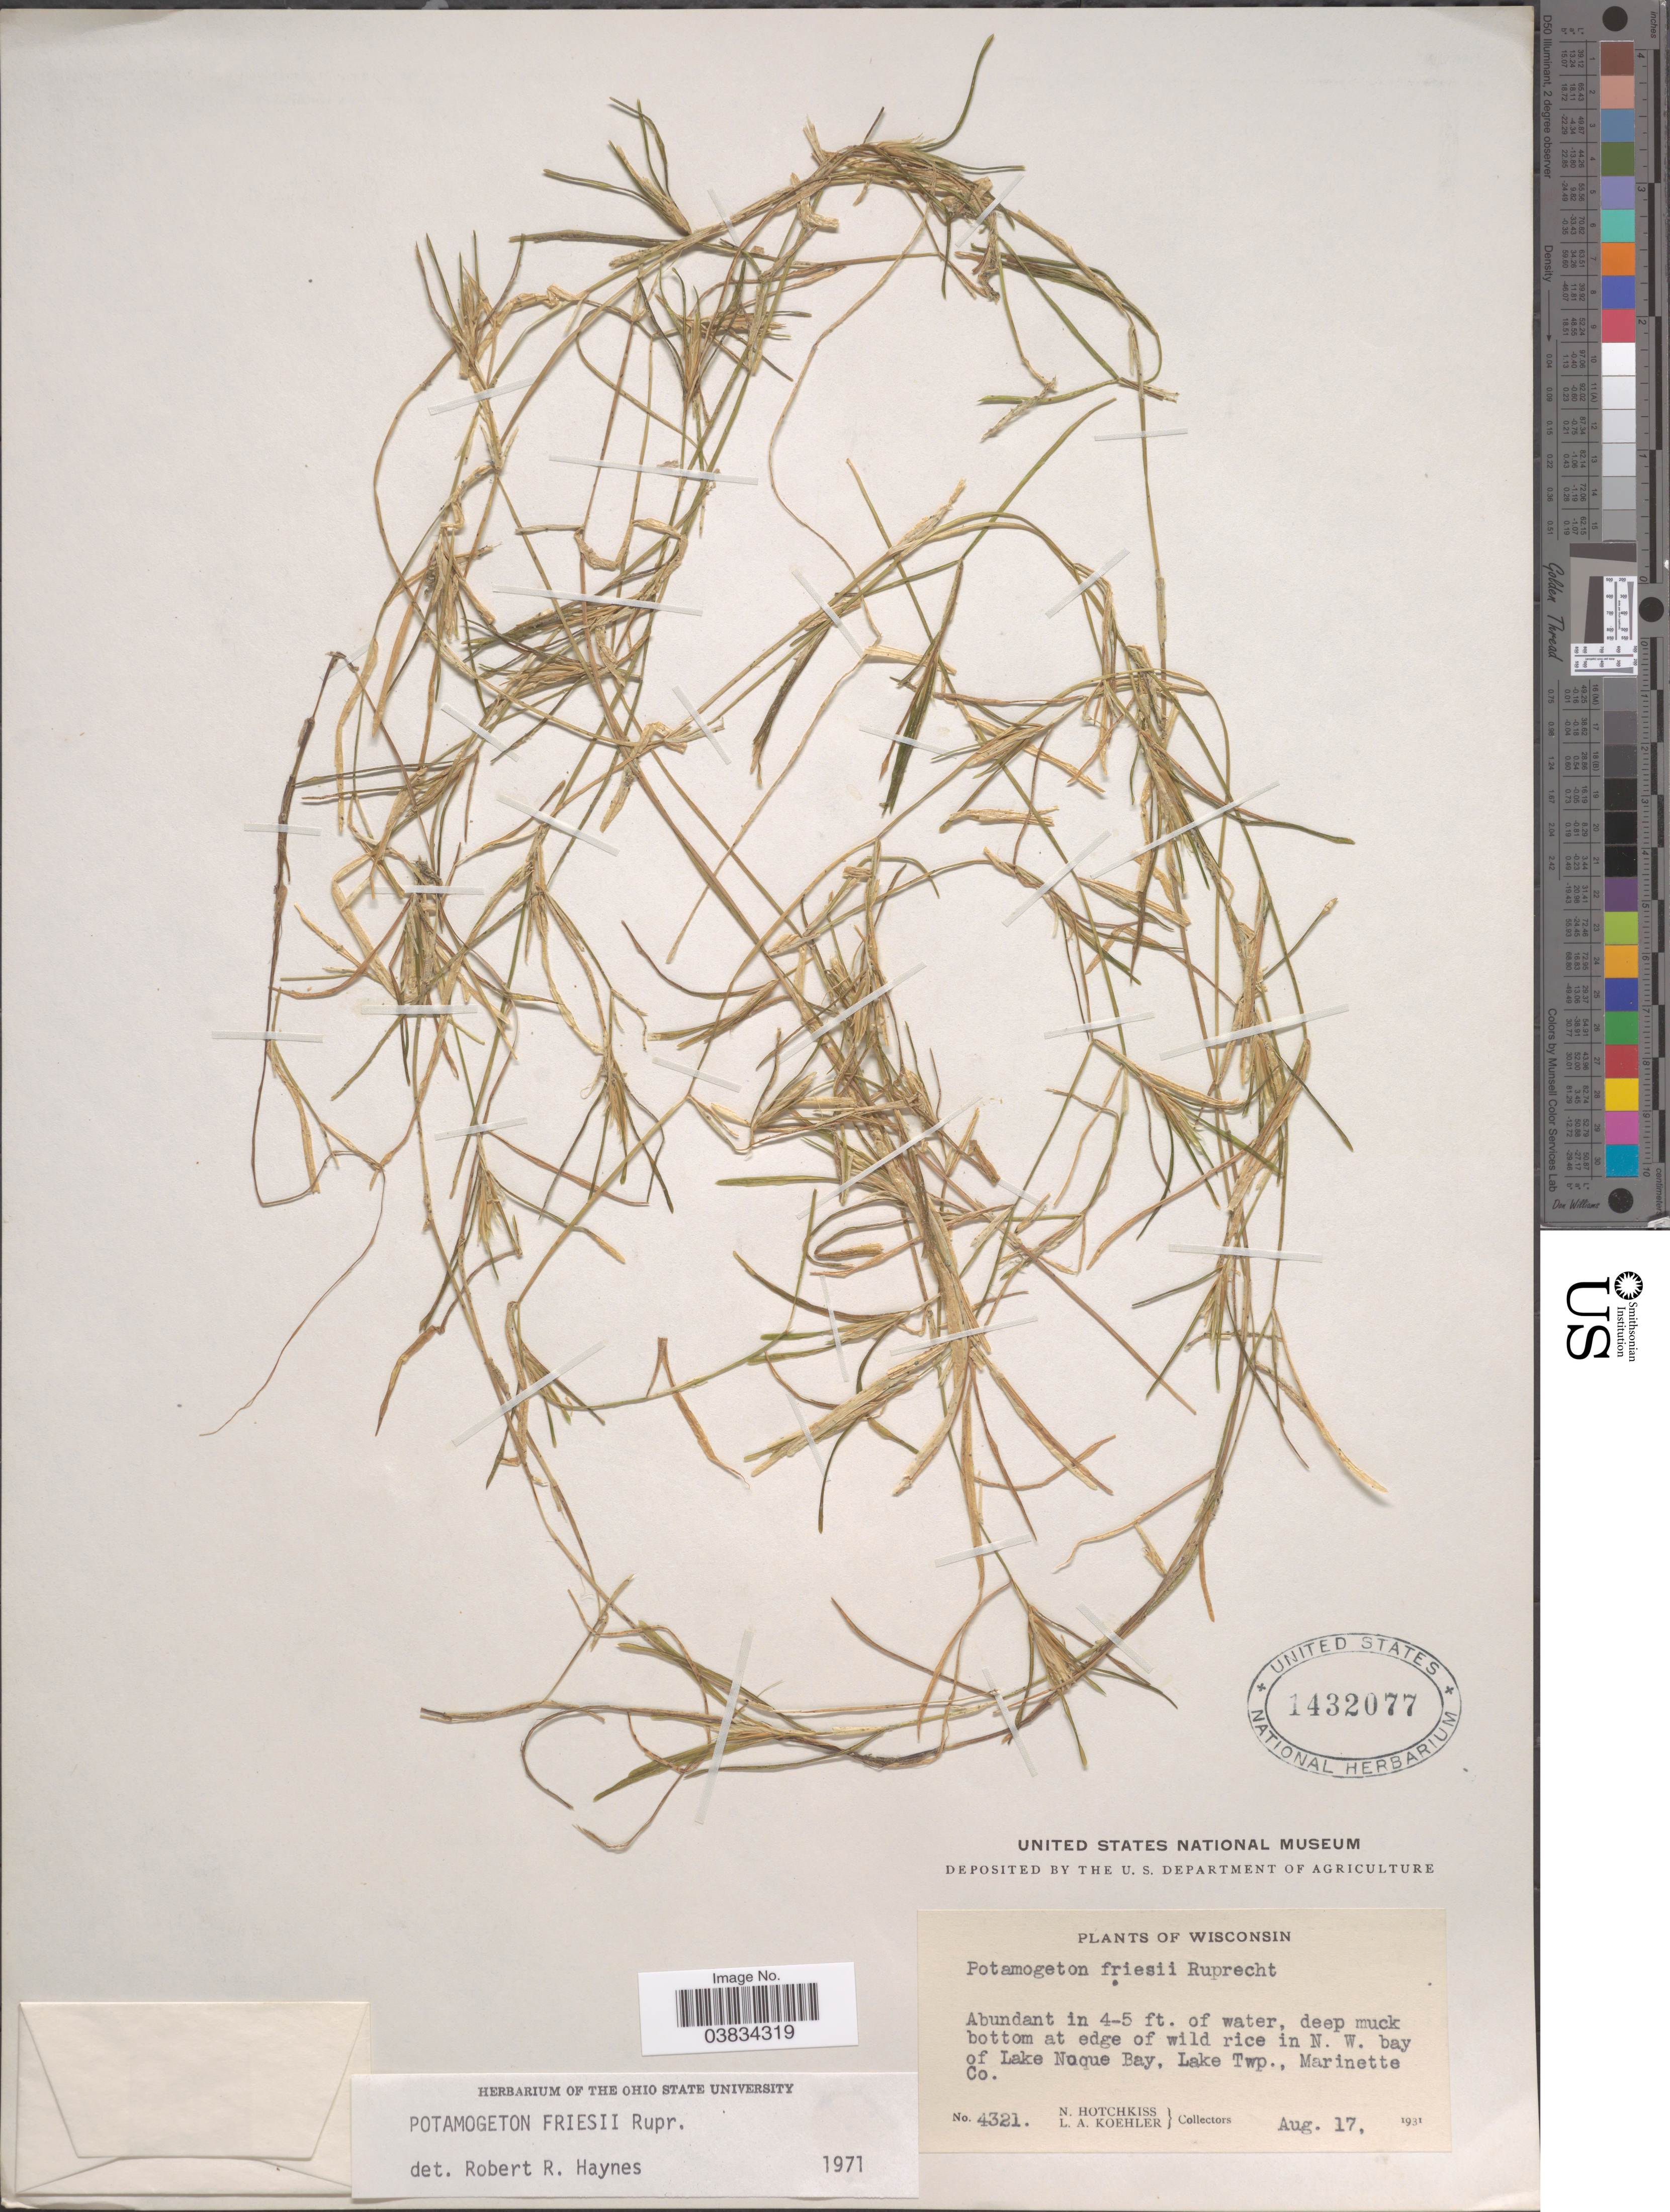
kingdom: Plantae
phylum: Tracheophyta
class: Liliopsida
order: Alismatales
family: Potamogetonaceae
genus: Potamogeton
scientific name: Potamogeton friesii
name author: Rupr.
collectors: N. Hotchkiss & L. Koehler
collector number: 4321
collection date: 1931-08-17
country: United States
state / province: Wisconsin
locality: In N.W. bay of Lake Noque Bay, Lake Twp., Marinette Co.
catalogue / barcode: US 1432077